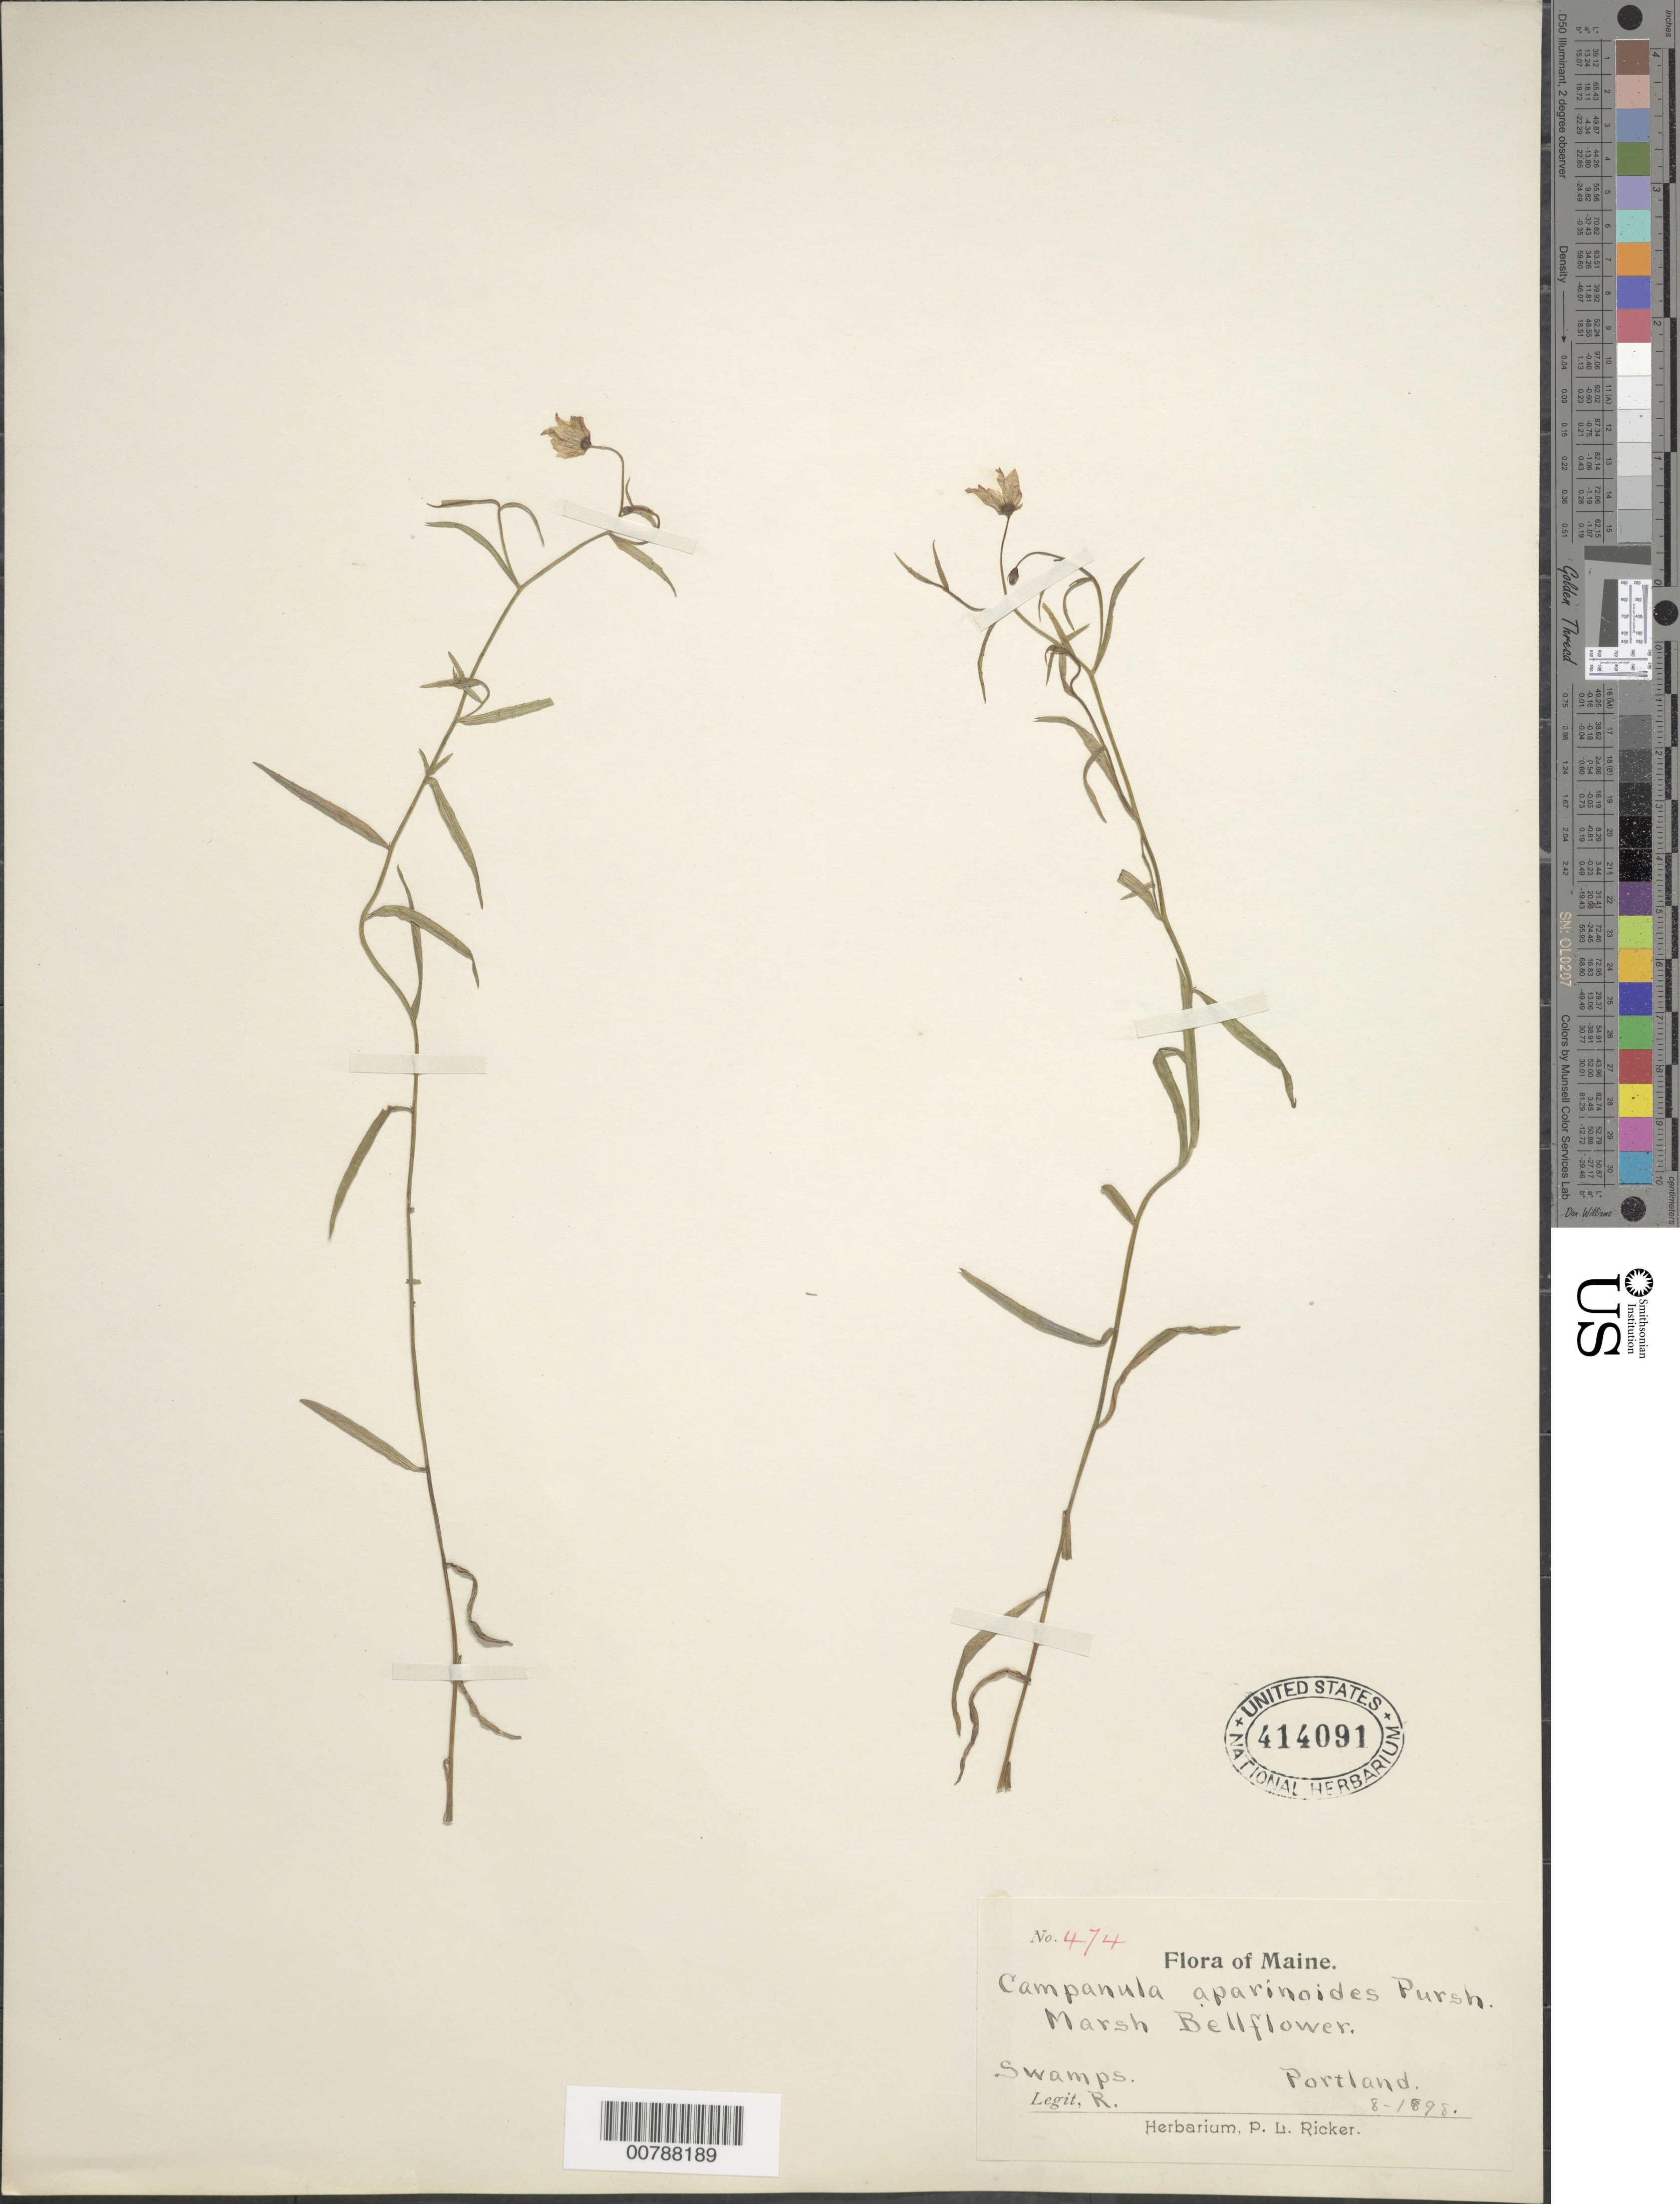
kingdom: Plantae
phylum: Tracheophyta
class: Magnoliopsida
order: Asterales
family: Campanulaceae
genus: Campanula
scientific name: Campanula aparinoides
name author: Pursh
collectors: P. Ricker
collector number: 474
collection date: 1898-08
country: United States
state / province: Maine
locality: Portland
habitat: Swamps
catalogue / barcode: US 414091